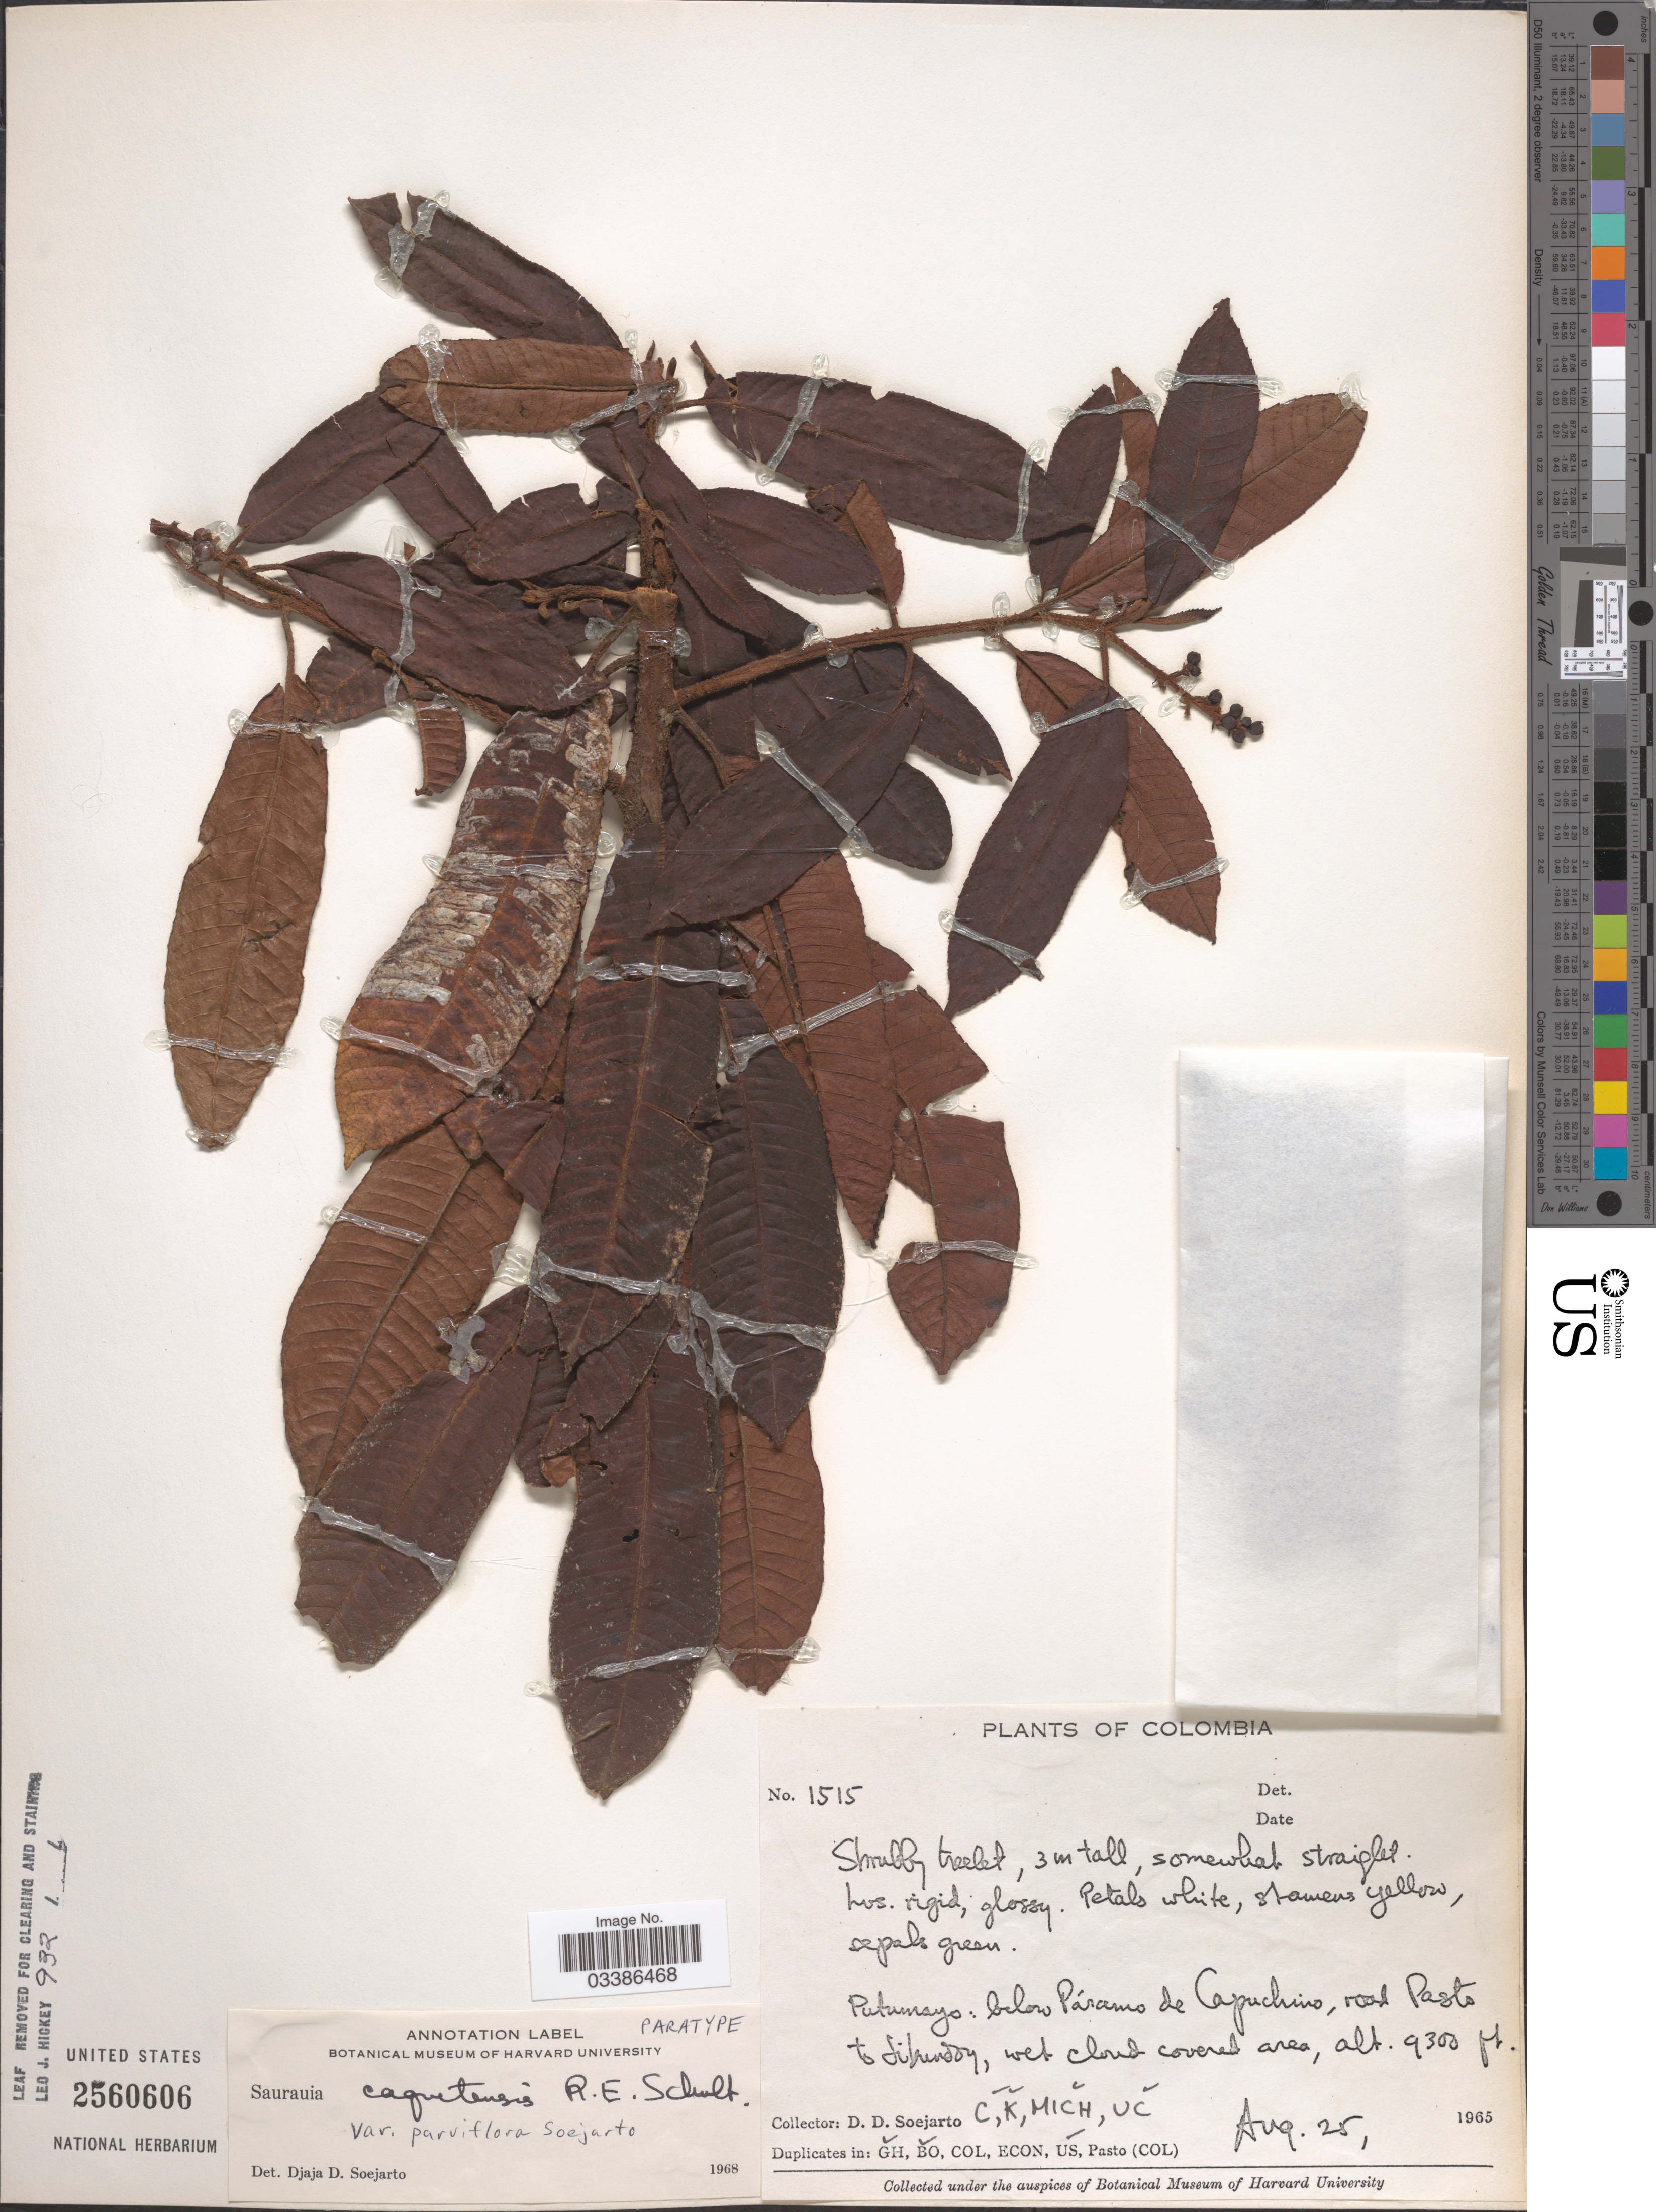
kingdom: Plantae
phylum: Tracheophyta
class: Magnoliopsida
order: Ericales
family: Actinidiaceae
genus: Saurauia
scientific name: Saurauia caquetensis var. parviflora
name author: Soejarto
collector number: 1515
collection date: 1965-08-25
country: Colombia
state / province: Putumayo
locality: Below Páramo de Capuchino, road Pasto to Sibundoy.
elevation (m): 2835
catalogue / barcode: US 2560606